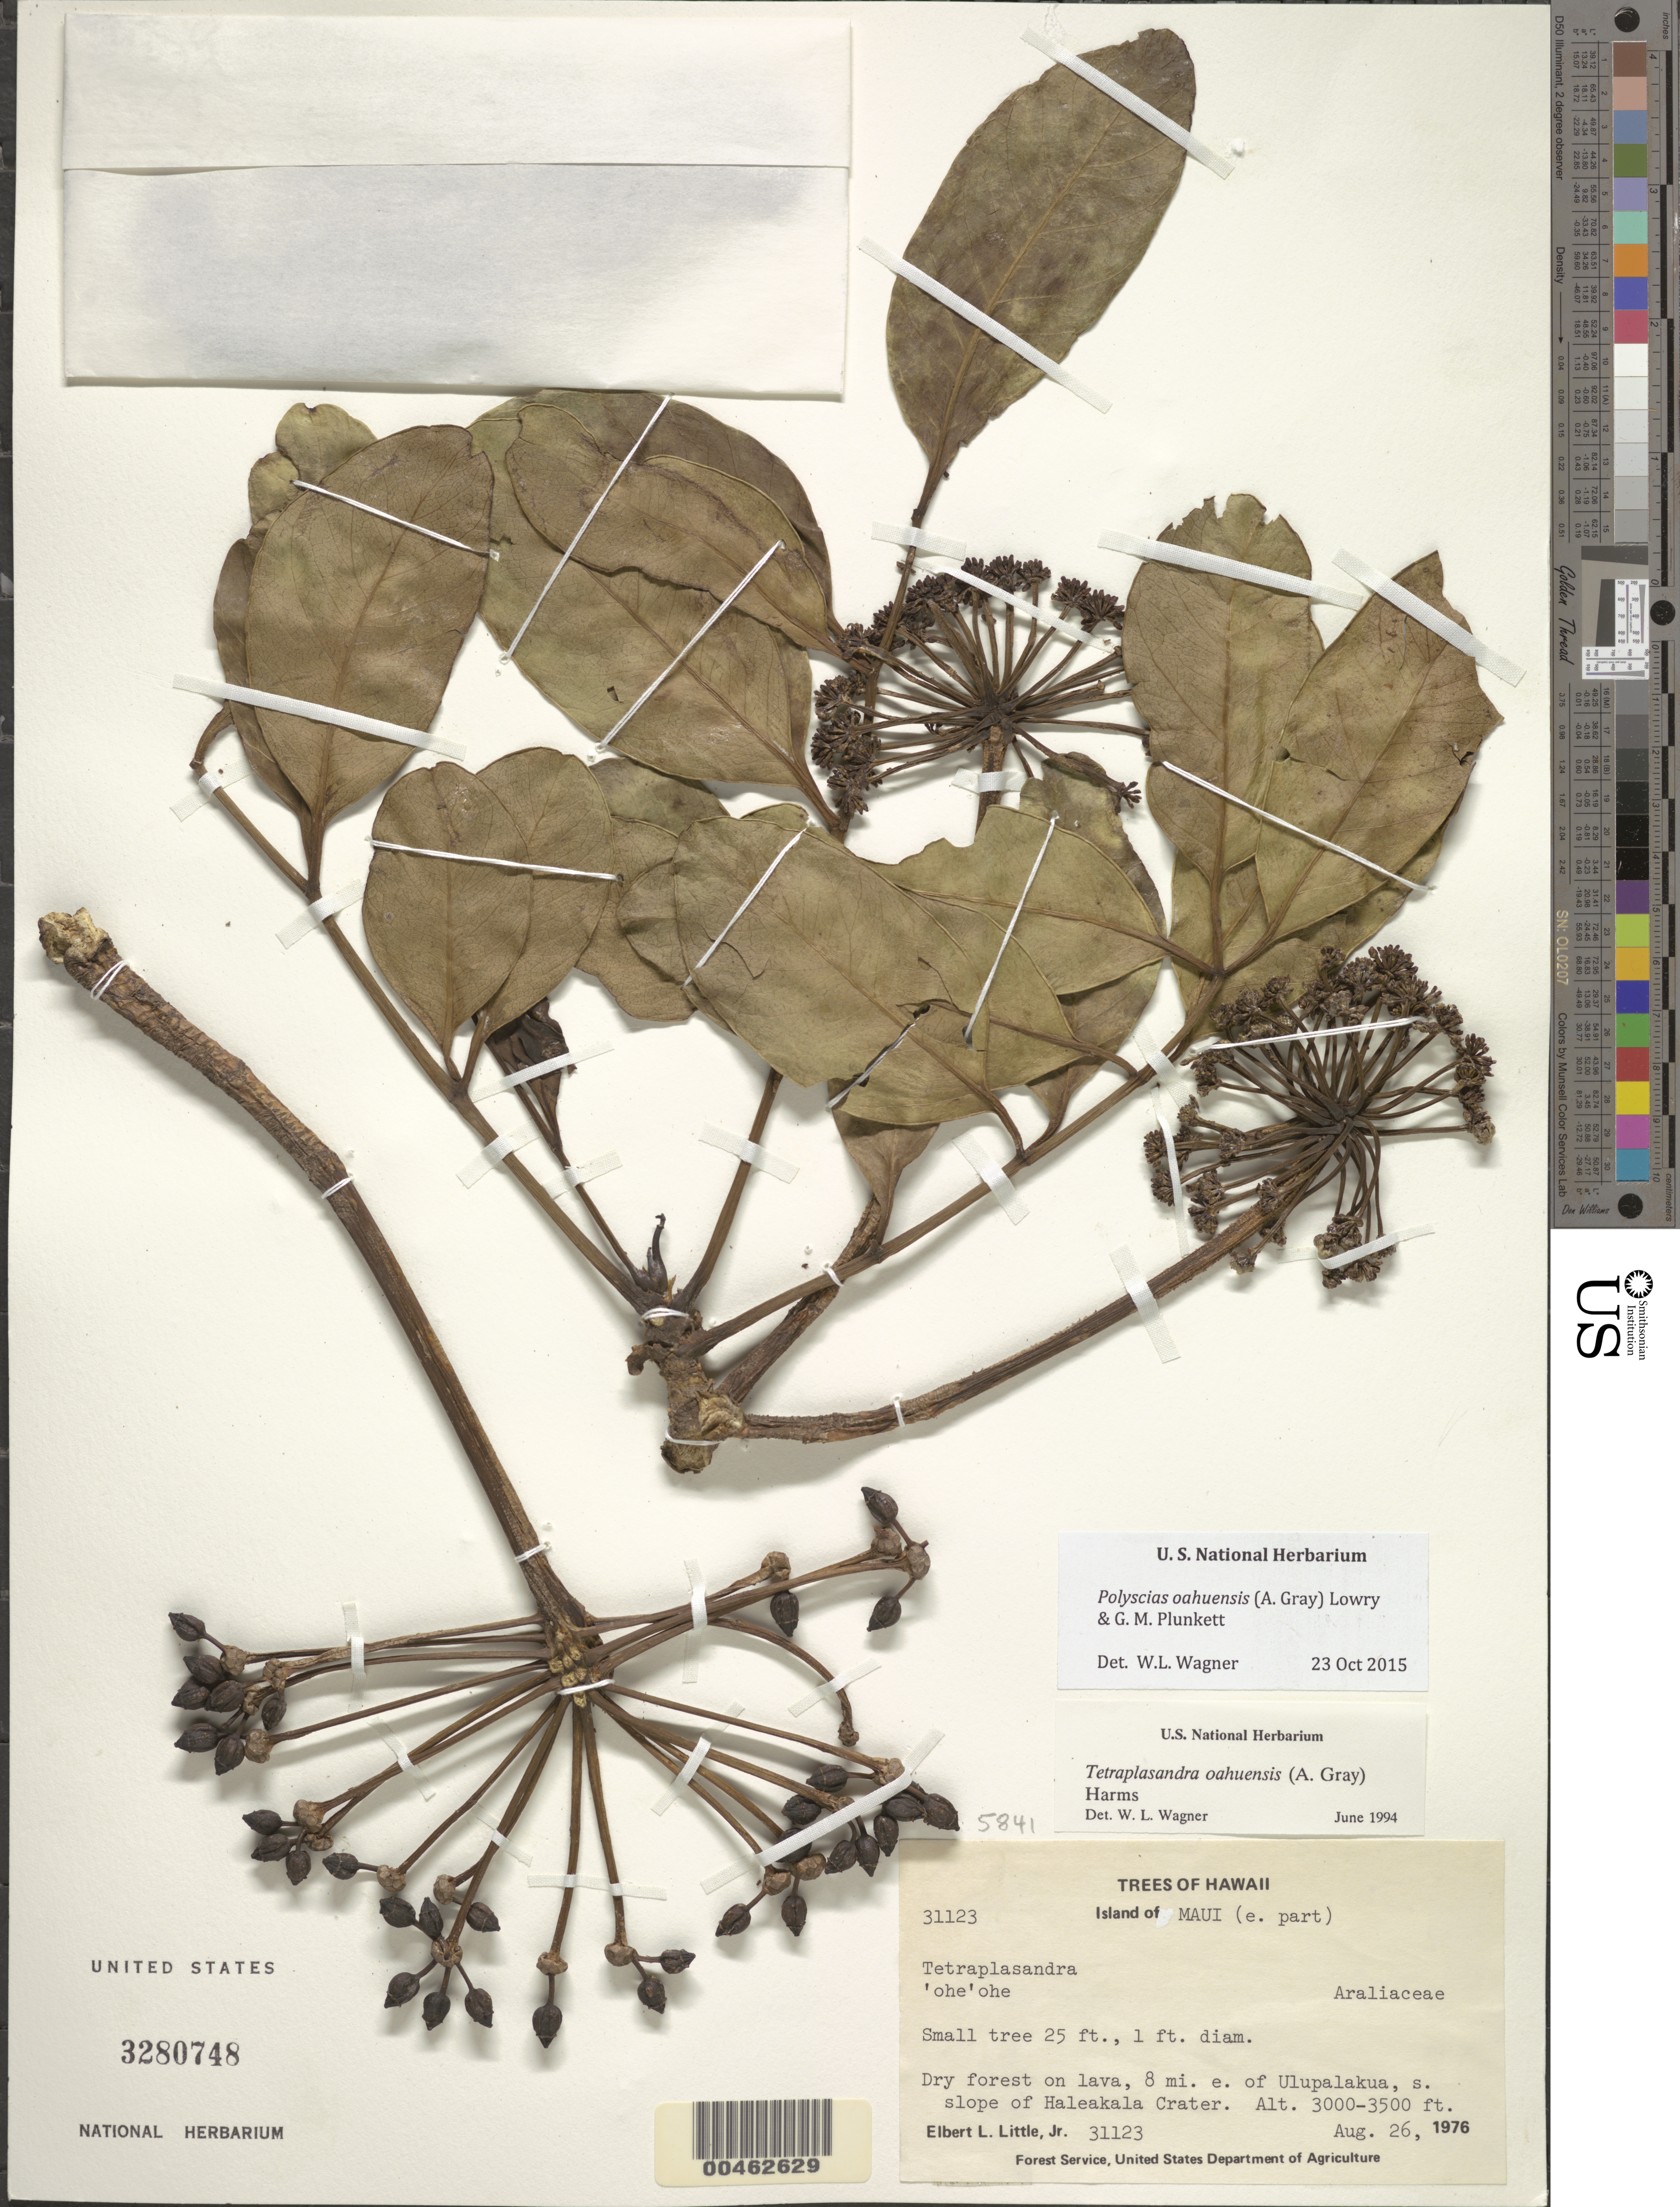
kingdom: Plantae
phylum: Tracheophyta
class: Magnoliopsida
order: Apiales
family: Araliaceae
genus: Polyscias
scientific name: Polyscias oahuensis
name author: (A. Gray) Lowry & G. M. Plunkett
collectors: E. L. Little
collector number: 31123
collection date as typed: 26 Aug 1976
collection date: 1976-08-26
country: United States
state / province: Hawaii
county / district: Maui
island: Maui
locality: E part of Maui, 8 mi E of Ulupalakua, S slope of Haleakala Crater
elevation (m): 914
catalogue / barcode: US 3280748